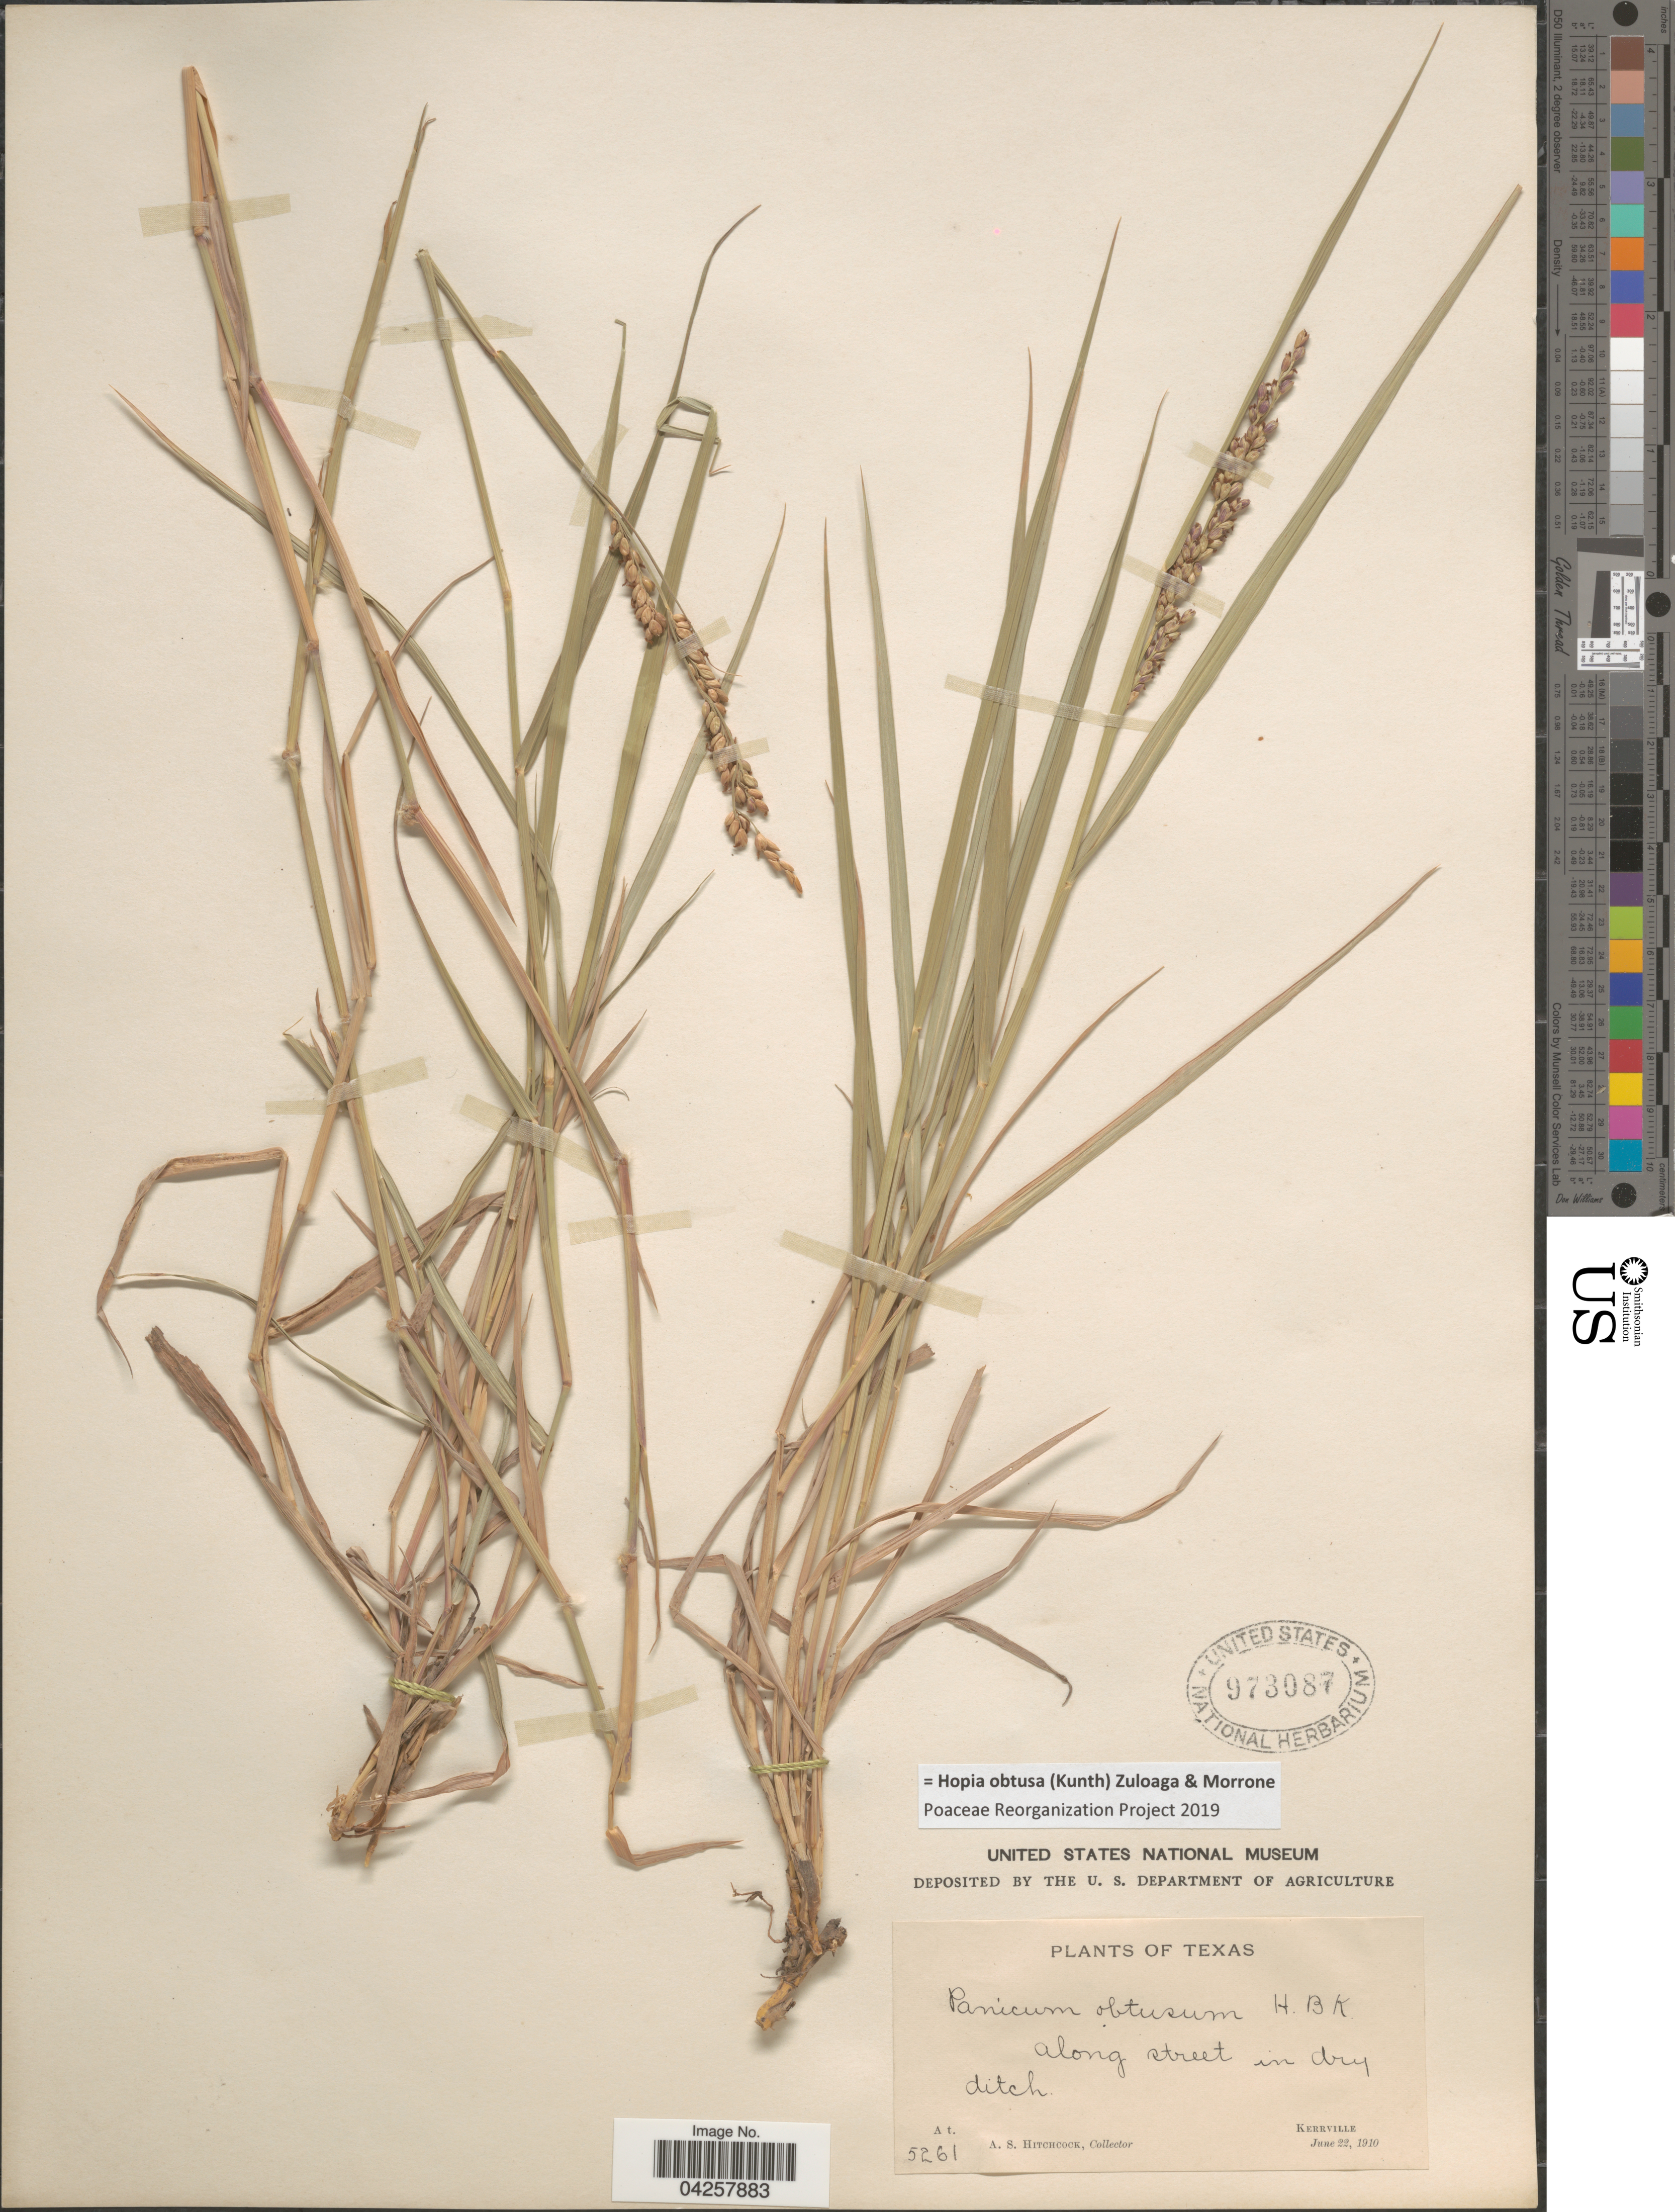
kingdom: Plantae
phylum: Tracheophyta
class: Liliopsida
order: Poales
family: Poaceae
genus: Hopia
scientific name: Hopia obtusa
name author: (Kunth) Zuloaga & Morrone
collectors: A. S. Hitchcock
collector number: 5261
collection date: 1910-06-22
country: United States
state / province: Texas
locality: Along street in dry ditch. Kerrville.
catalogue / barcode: US 973087